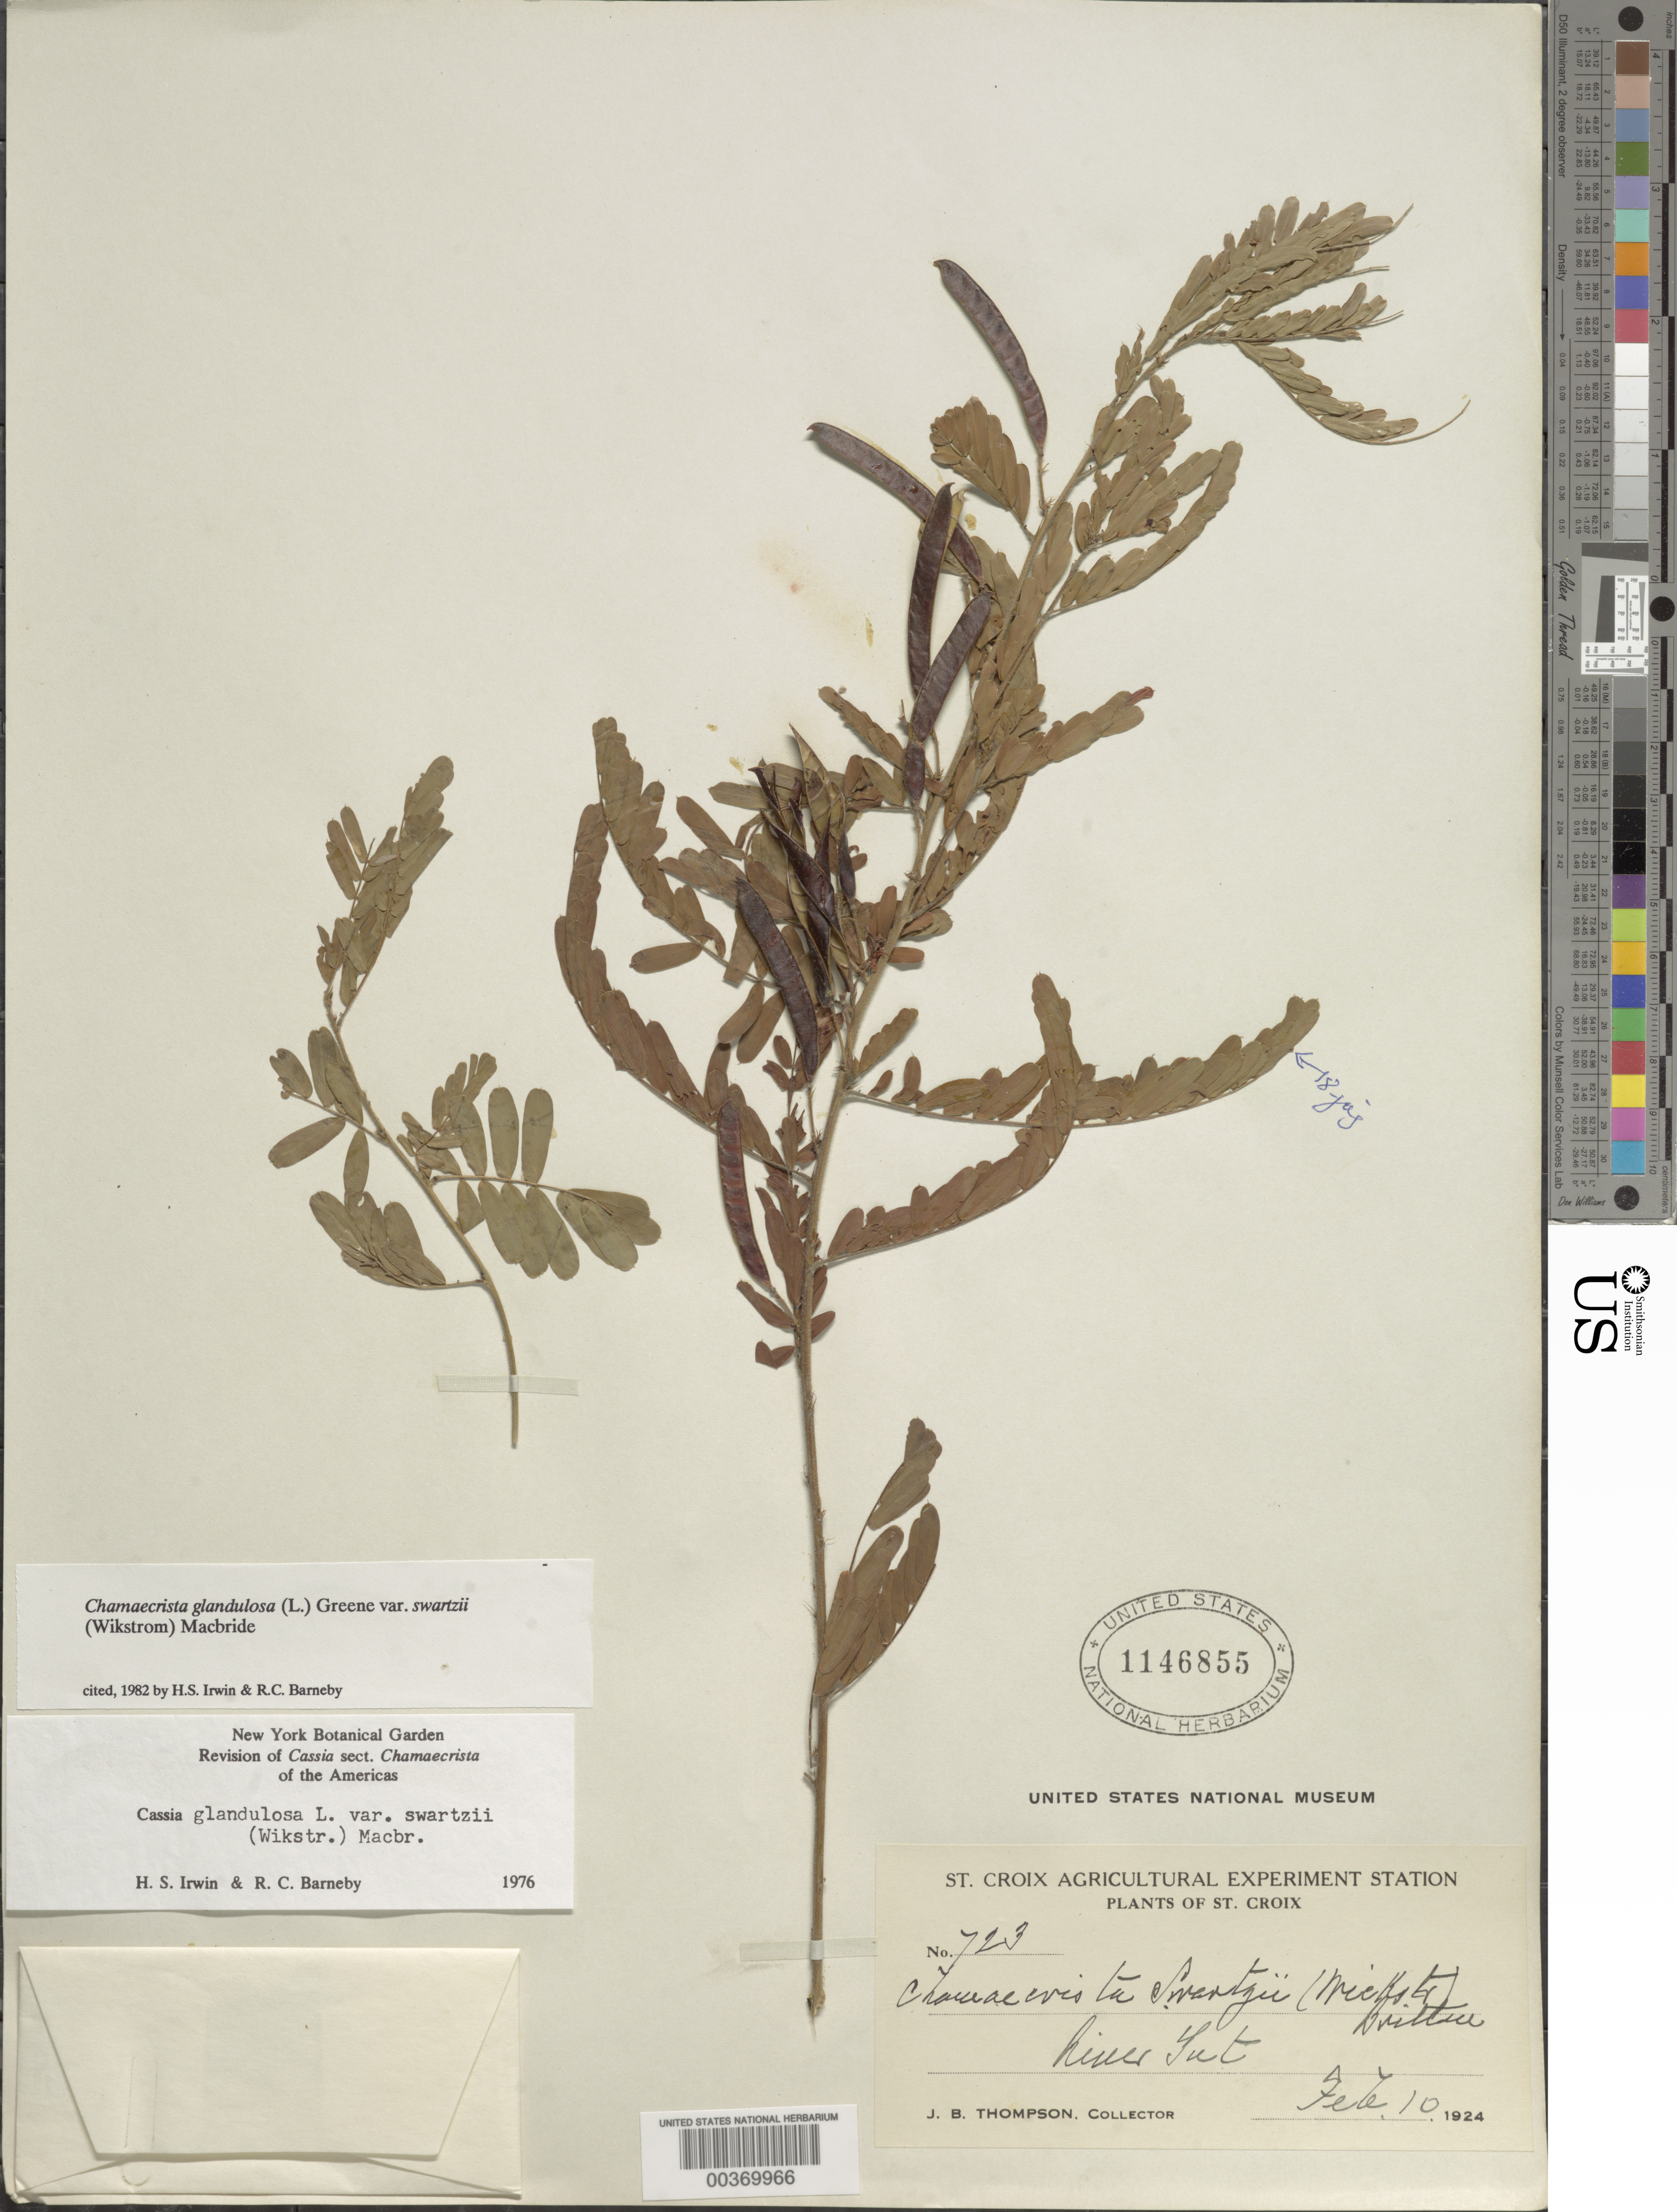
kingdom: Plantae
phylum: Tracheophyta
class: Magnoliopsida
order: Fabales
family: Fabaceae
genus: Chamaecrista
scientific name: Chamaecrista glandulosa var. swartzii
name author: (Wikstr.) H.S. Irwin & Barneby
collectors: J. B. Thompson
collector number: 723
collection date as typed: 10 Feb 1924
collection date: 1924-02-10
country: U.S. Virgin Islands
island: St. Croix Island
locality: River hut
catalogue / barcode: US 1146855